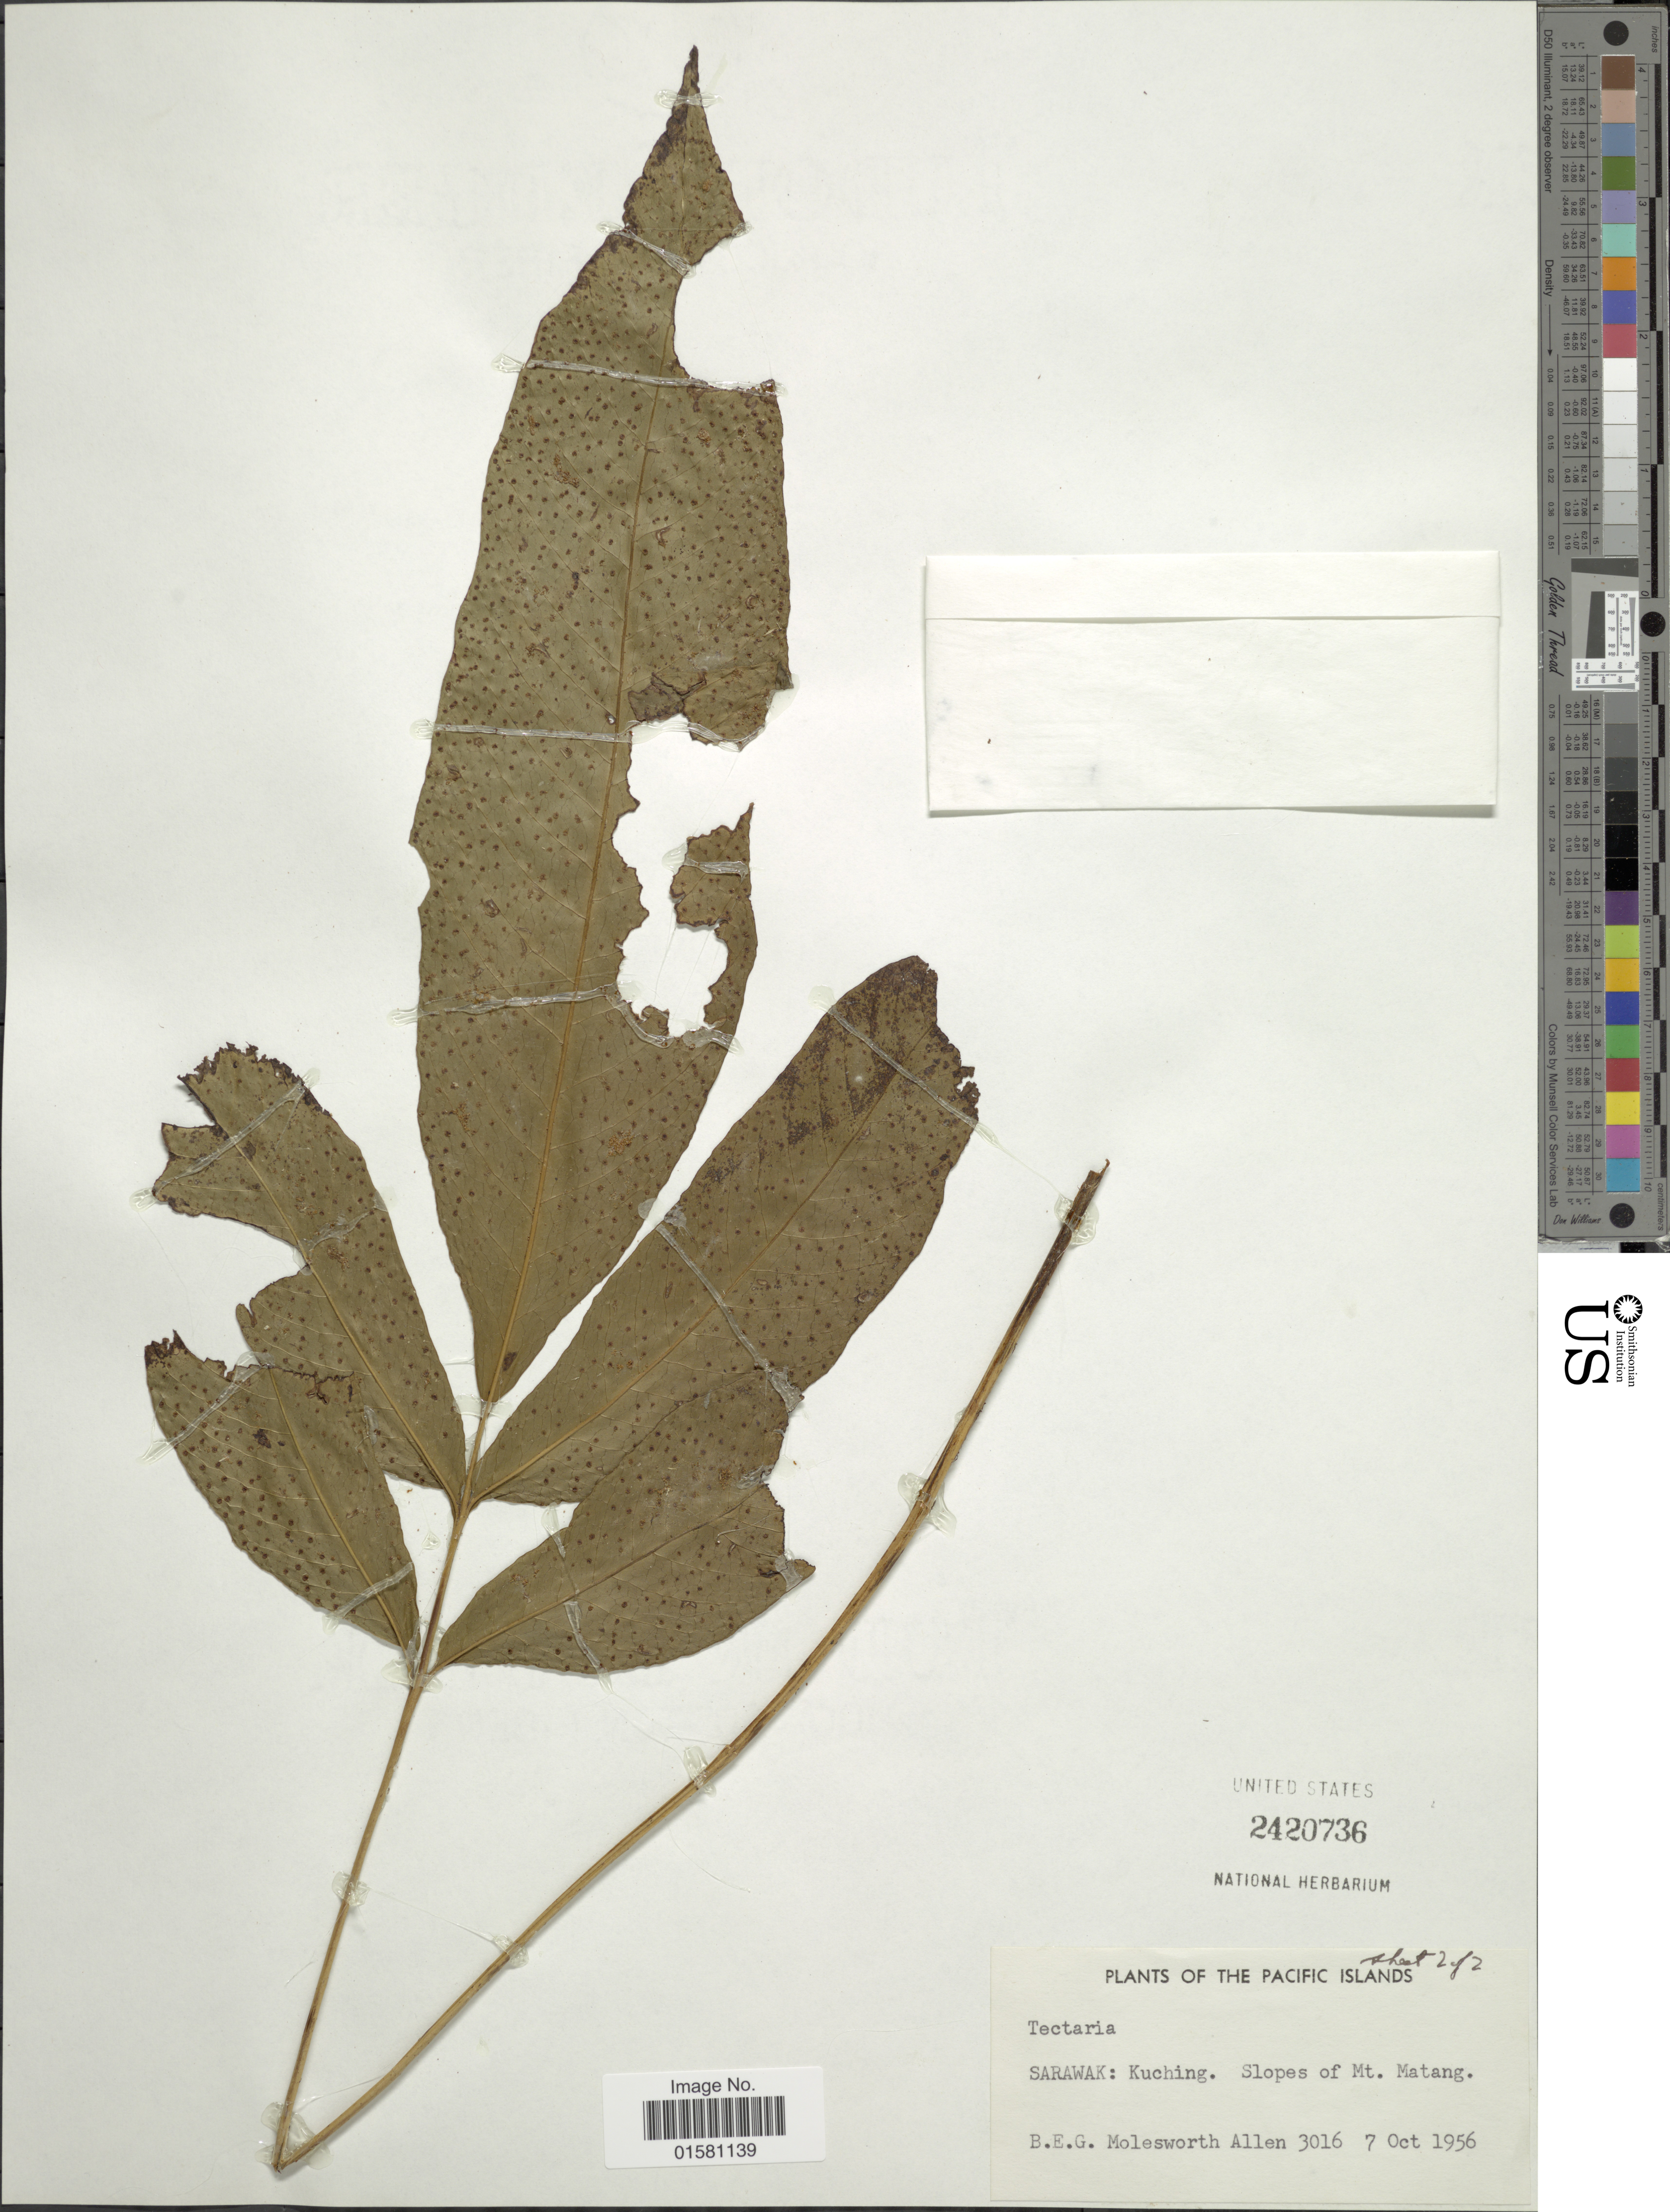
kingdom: Plantae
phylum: Tracheophyta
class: Polypodiopsida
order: Polypodiales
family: Tectariaceae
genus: Tectaria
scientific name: Tectaria polymorpha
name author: (Wall. ex Hook.) Copel.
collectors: B. E. G. Molesworth-Allen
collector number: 3016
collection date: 1956-10-07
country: Malaysia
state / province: Sarawak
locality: Kuching. Slopes of Mt. Matang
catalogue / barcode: US 2420736